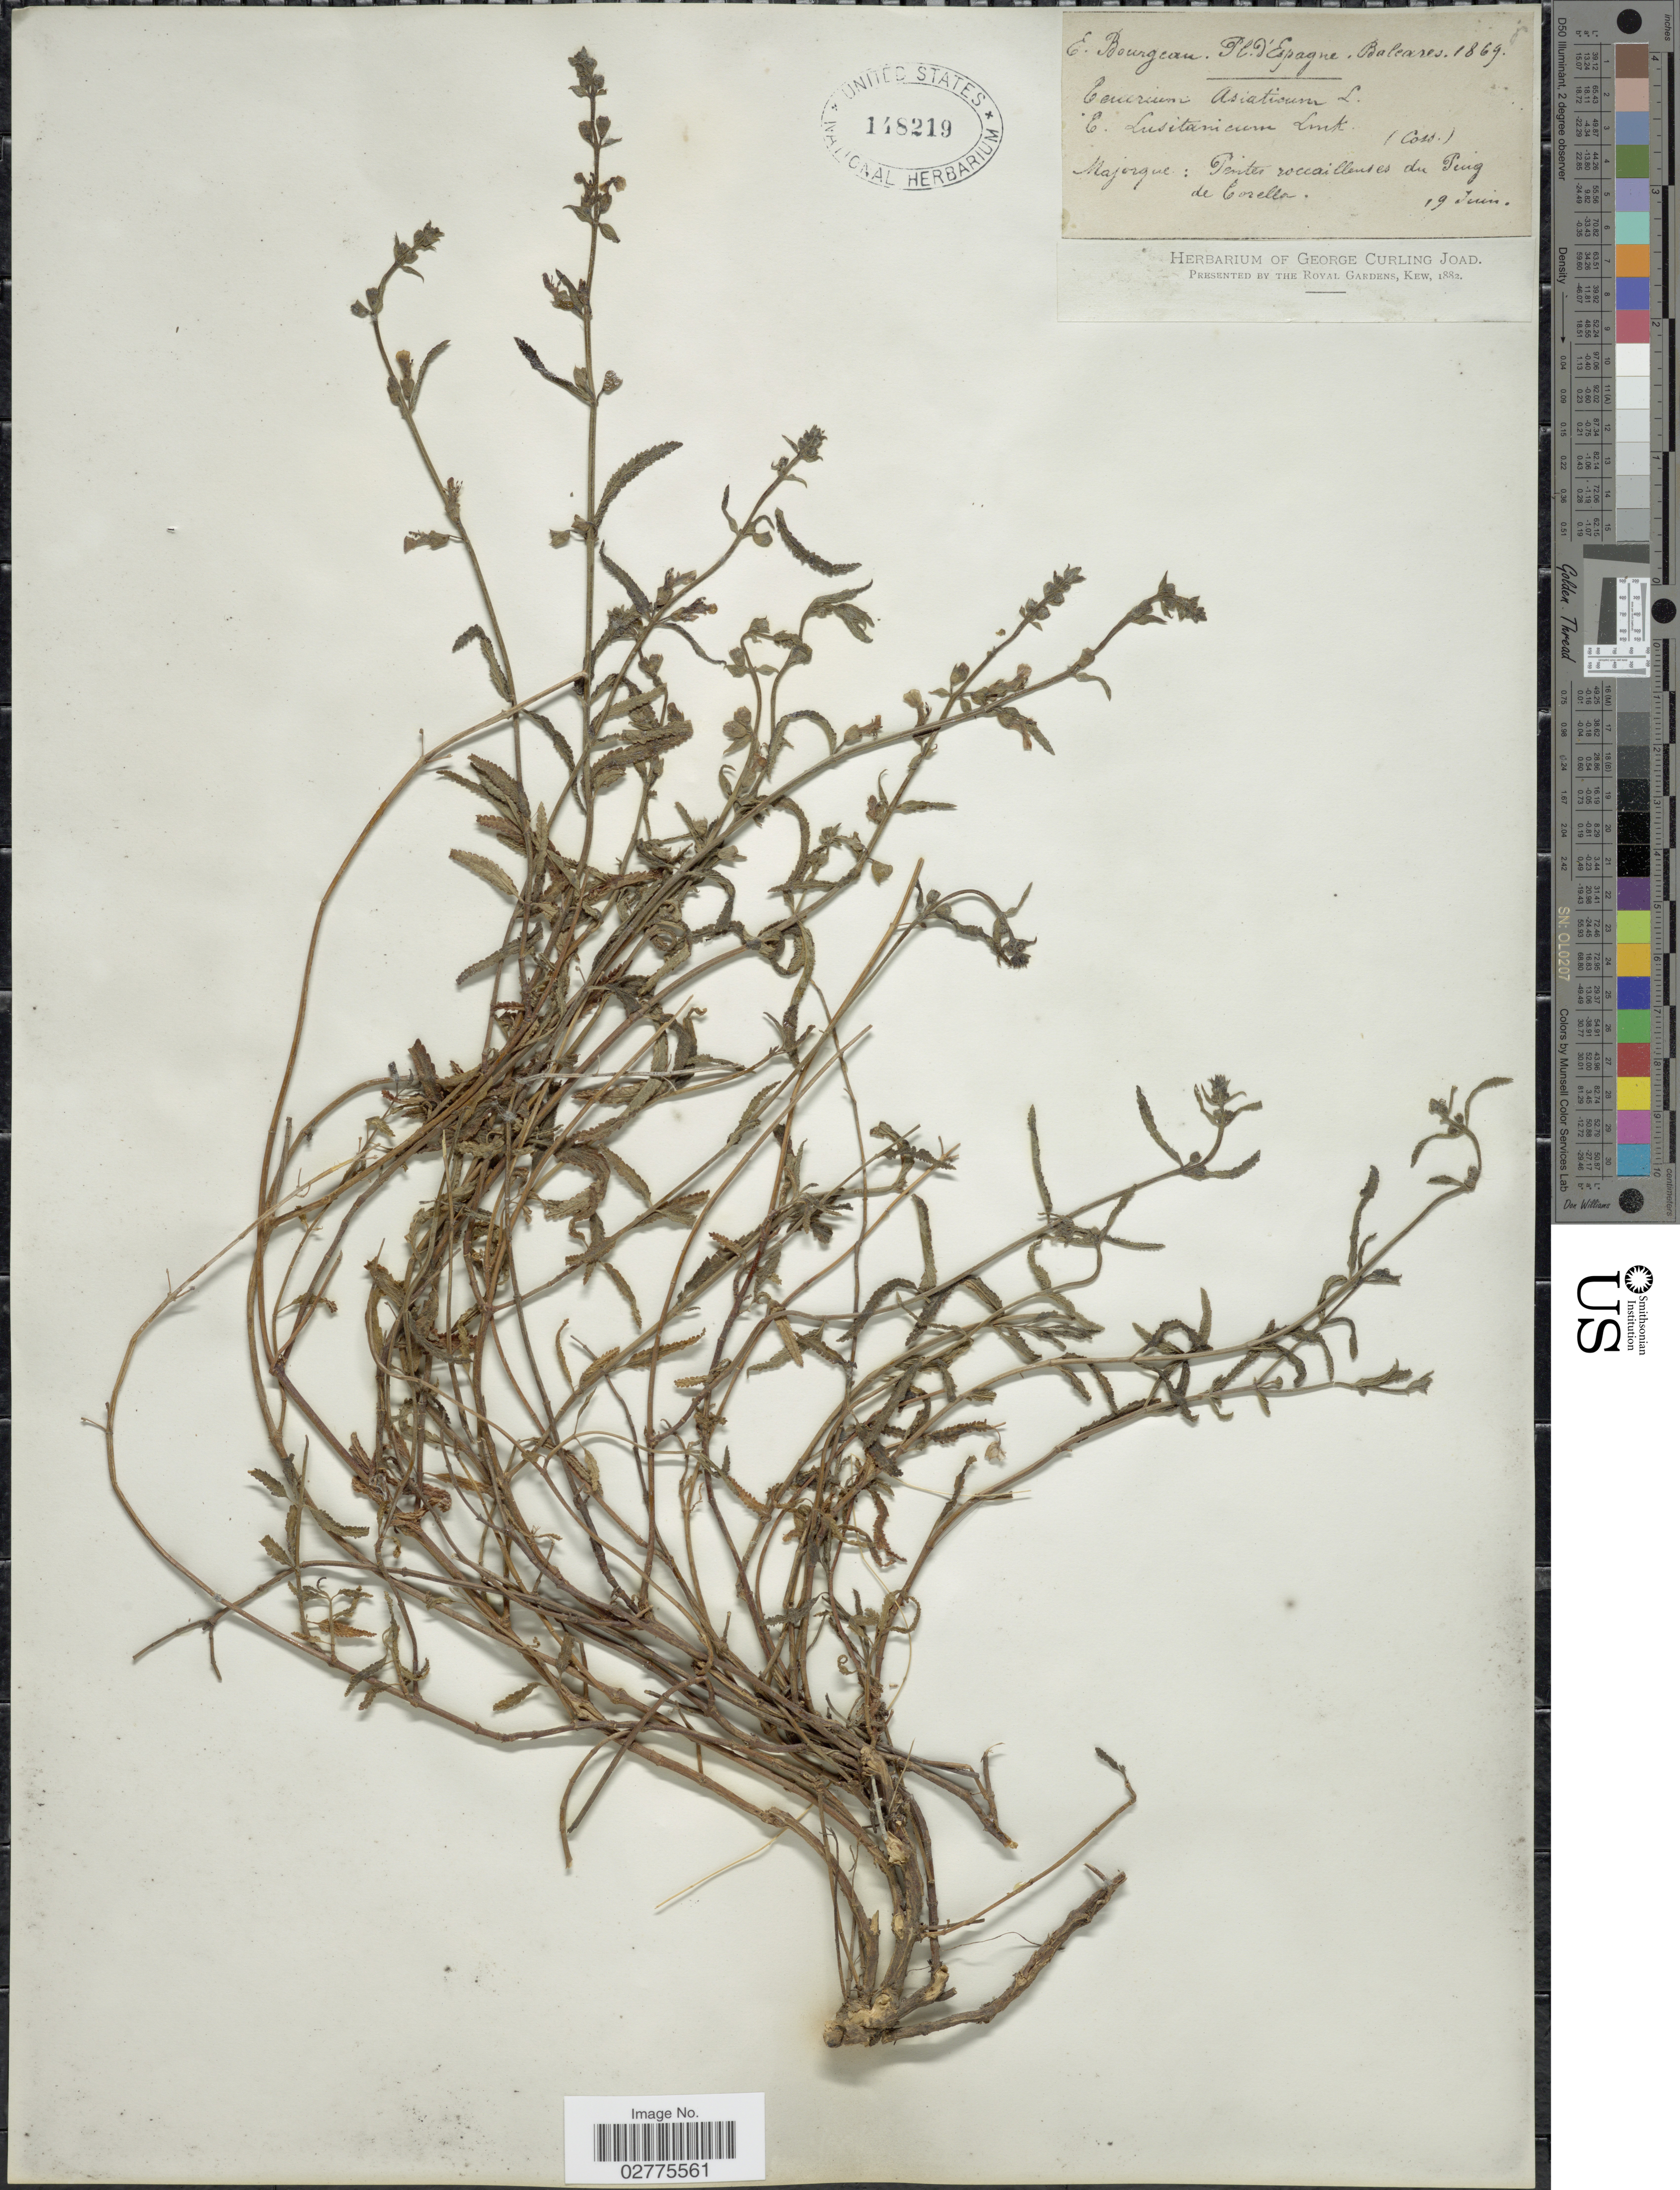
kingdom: Plantae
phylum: Tracheophyta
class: Magnoliopsida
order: Lamiales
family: Lamiaceae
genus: Teucrium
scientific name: Teucrium asiaticum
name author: L.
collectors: E. Bourgeau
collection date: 1869-06-19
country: Spain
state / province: Islas Baleares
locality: Majorque: Pentes roccailleuses du Ping de Corella.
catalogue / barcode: US 148219